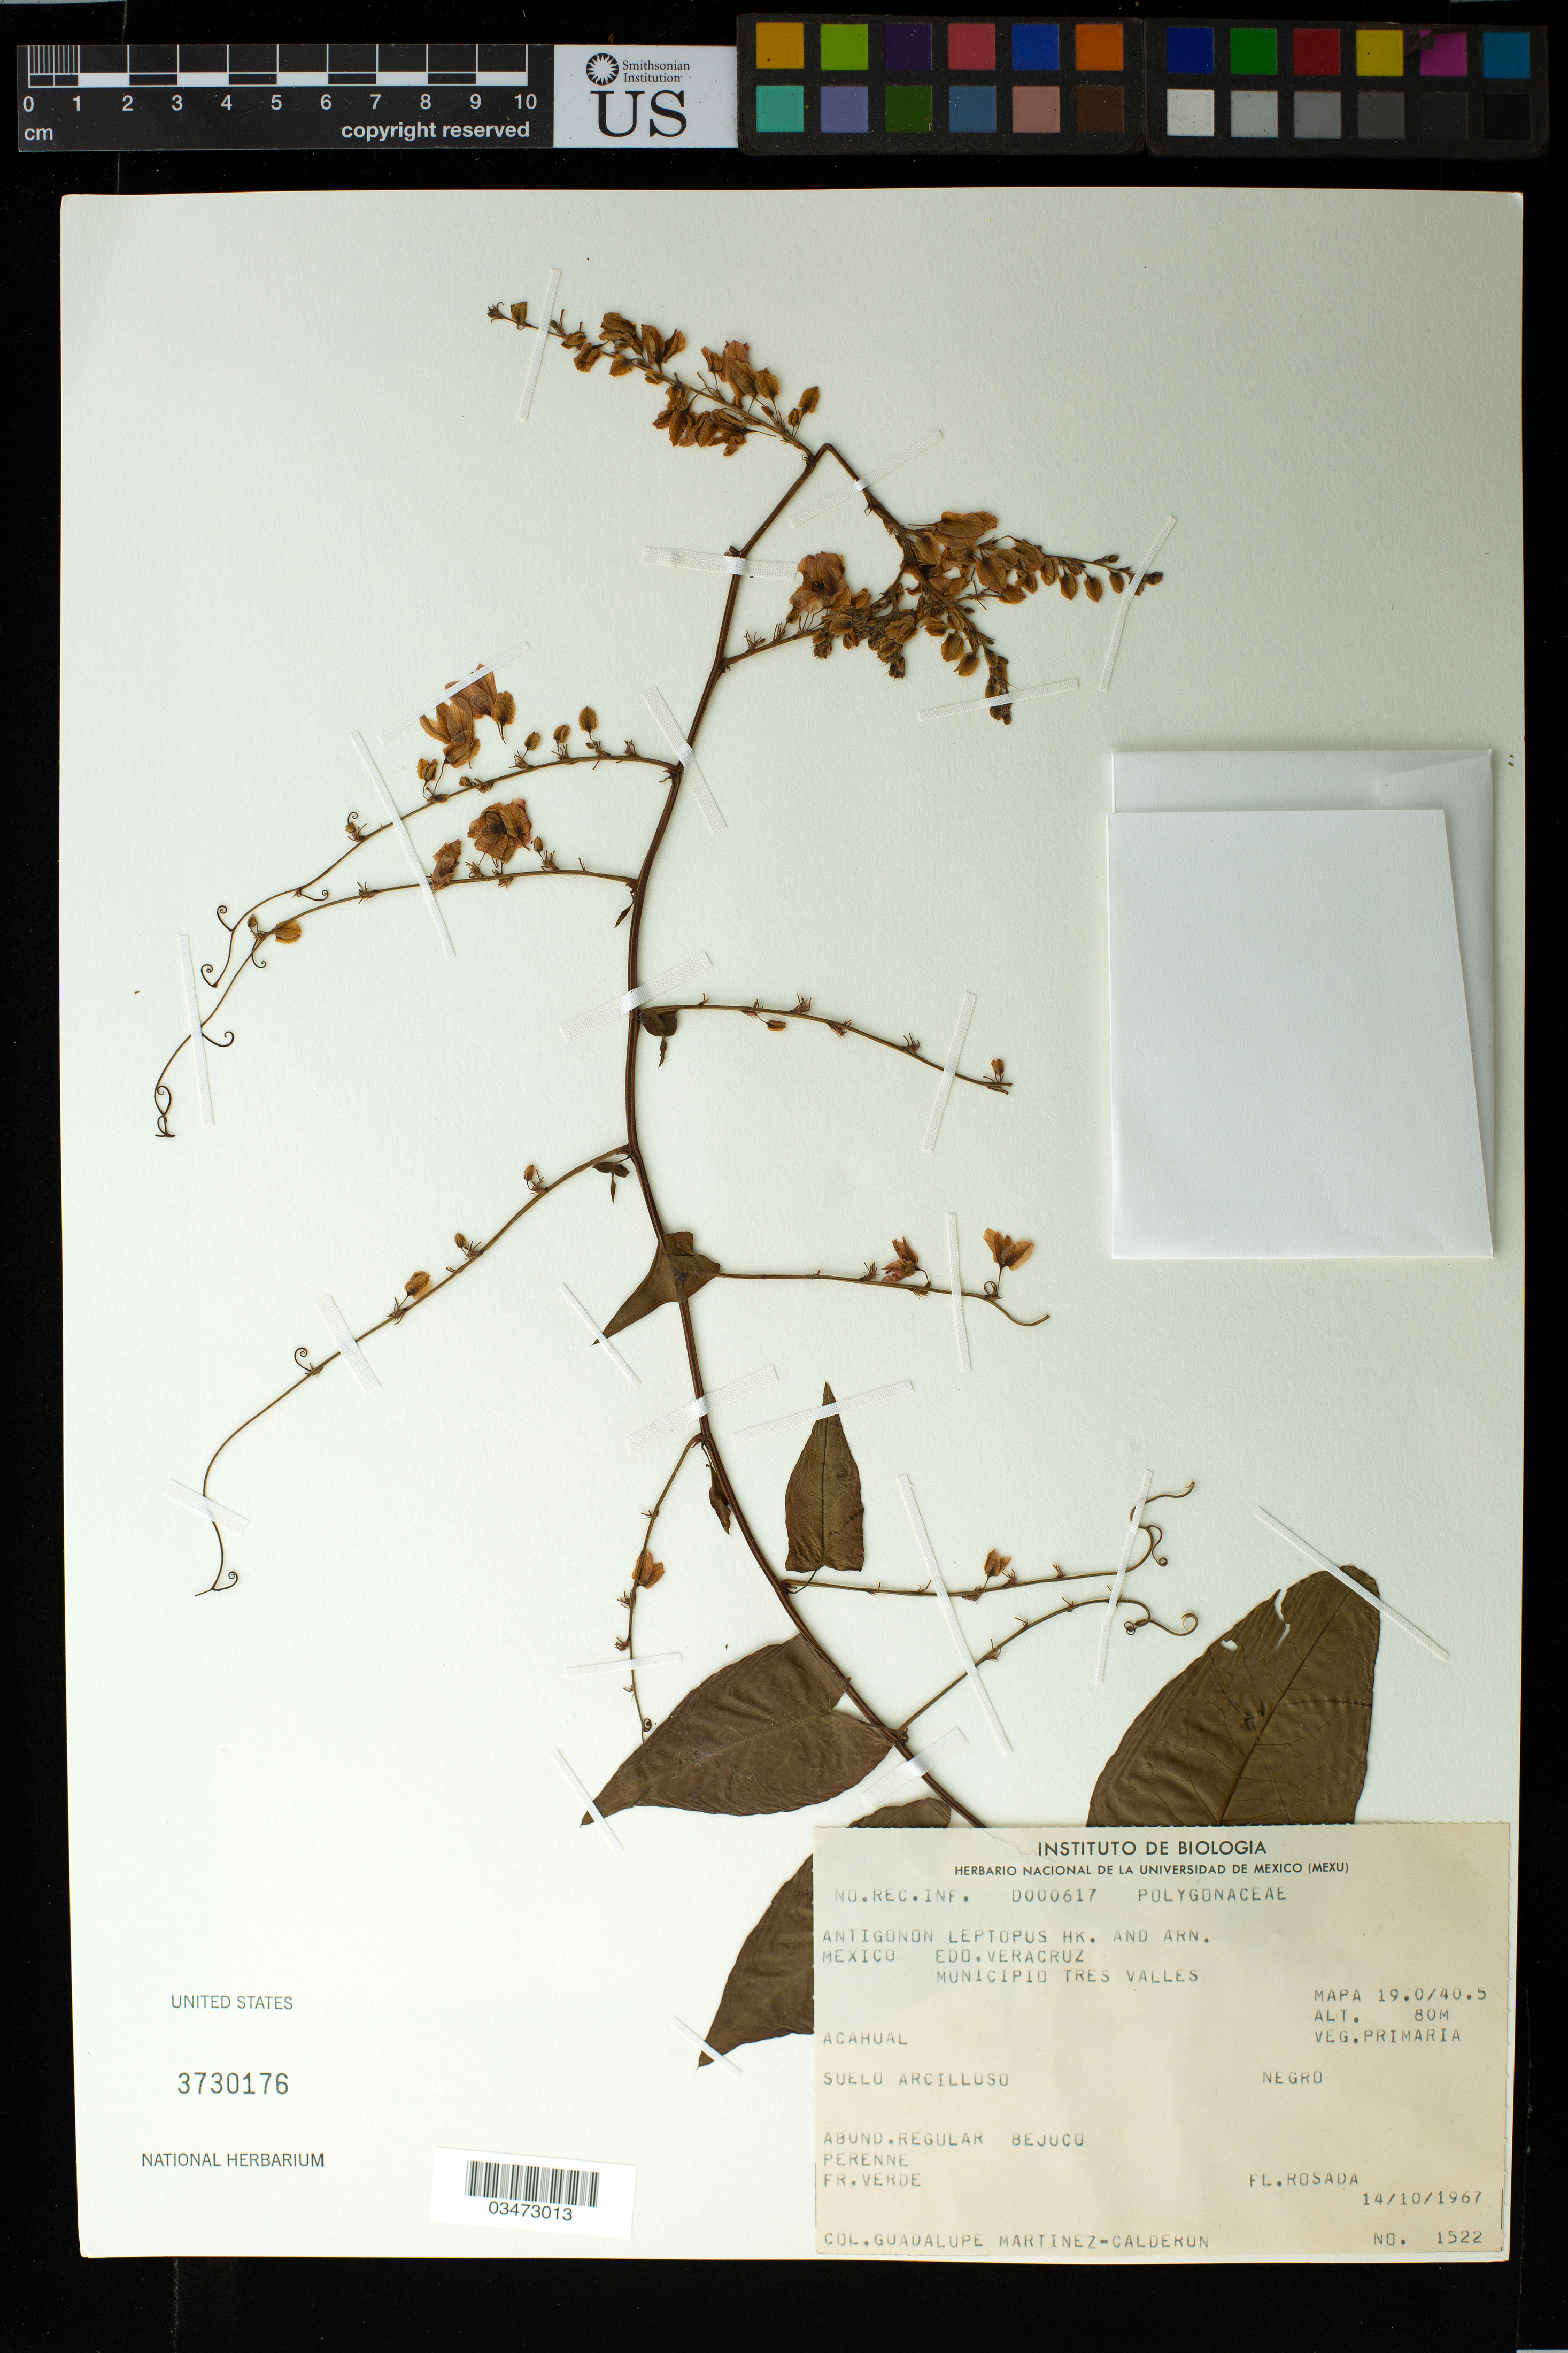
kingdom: Plantae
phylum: Tracheophyta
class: Magnoliopsida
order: Caryophyllales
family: Polygonaceae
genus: Antigonon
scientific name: Antigonon leptopus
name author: Hook. & Arn.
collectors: G. Martinez-C.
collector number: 1522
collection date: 1967-10-14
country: Mexico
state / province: Veracruz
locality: Mexico, Edo. Veracruz, Tres Valles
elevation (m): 80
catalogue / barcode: US 3730176